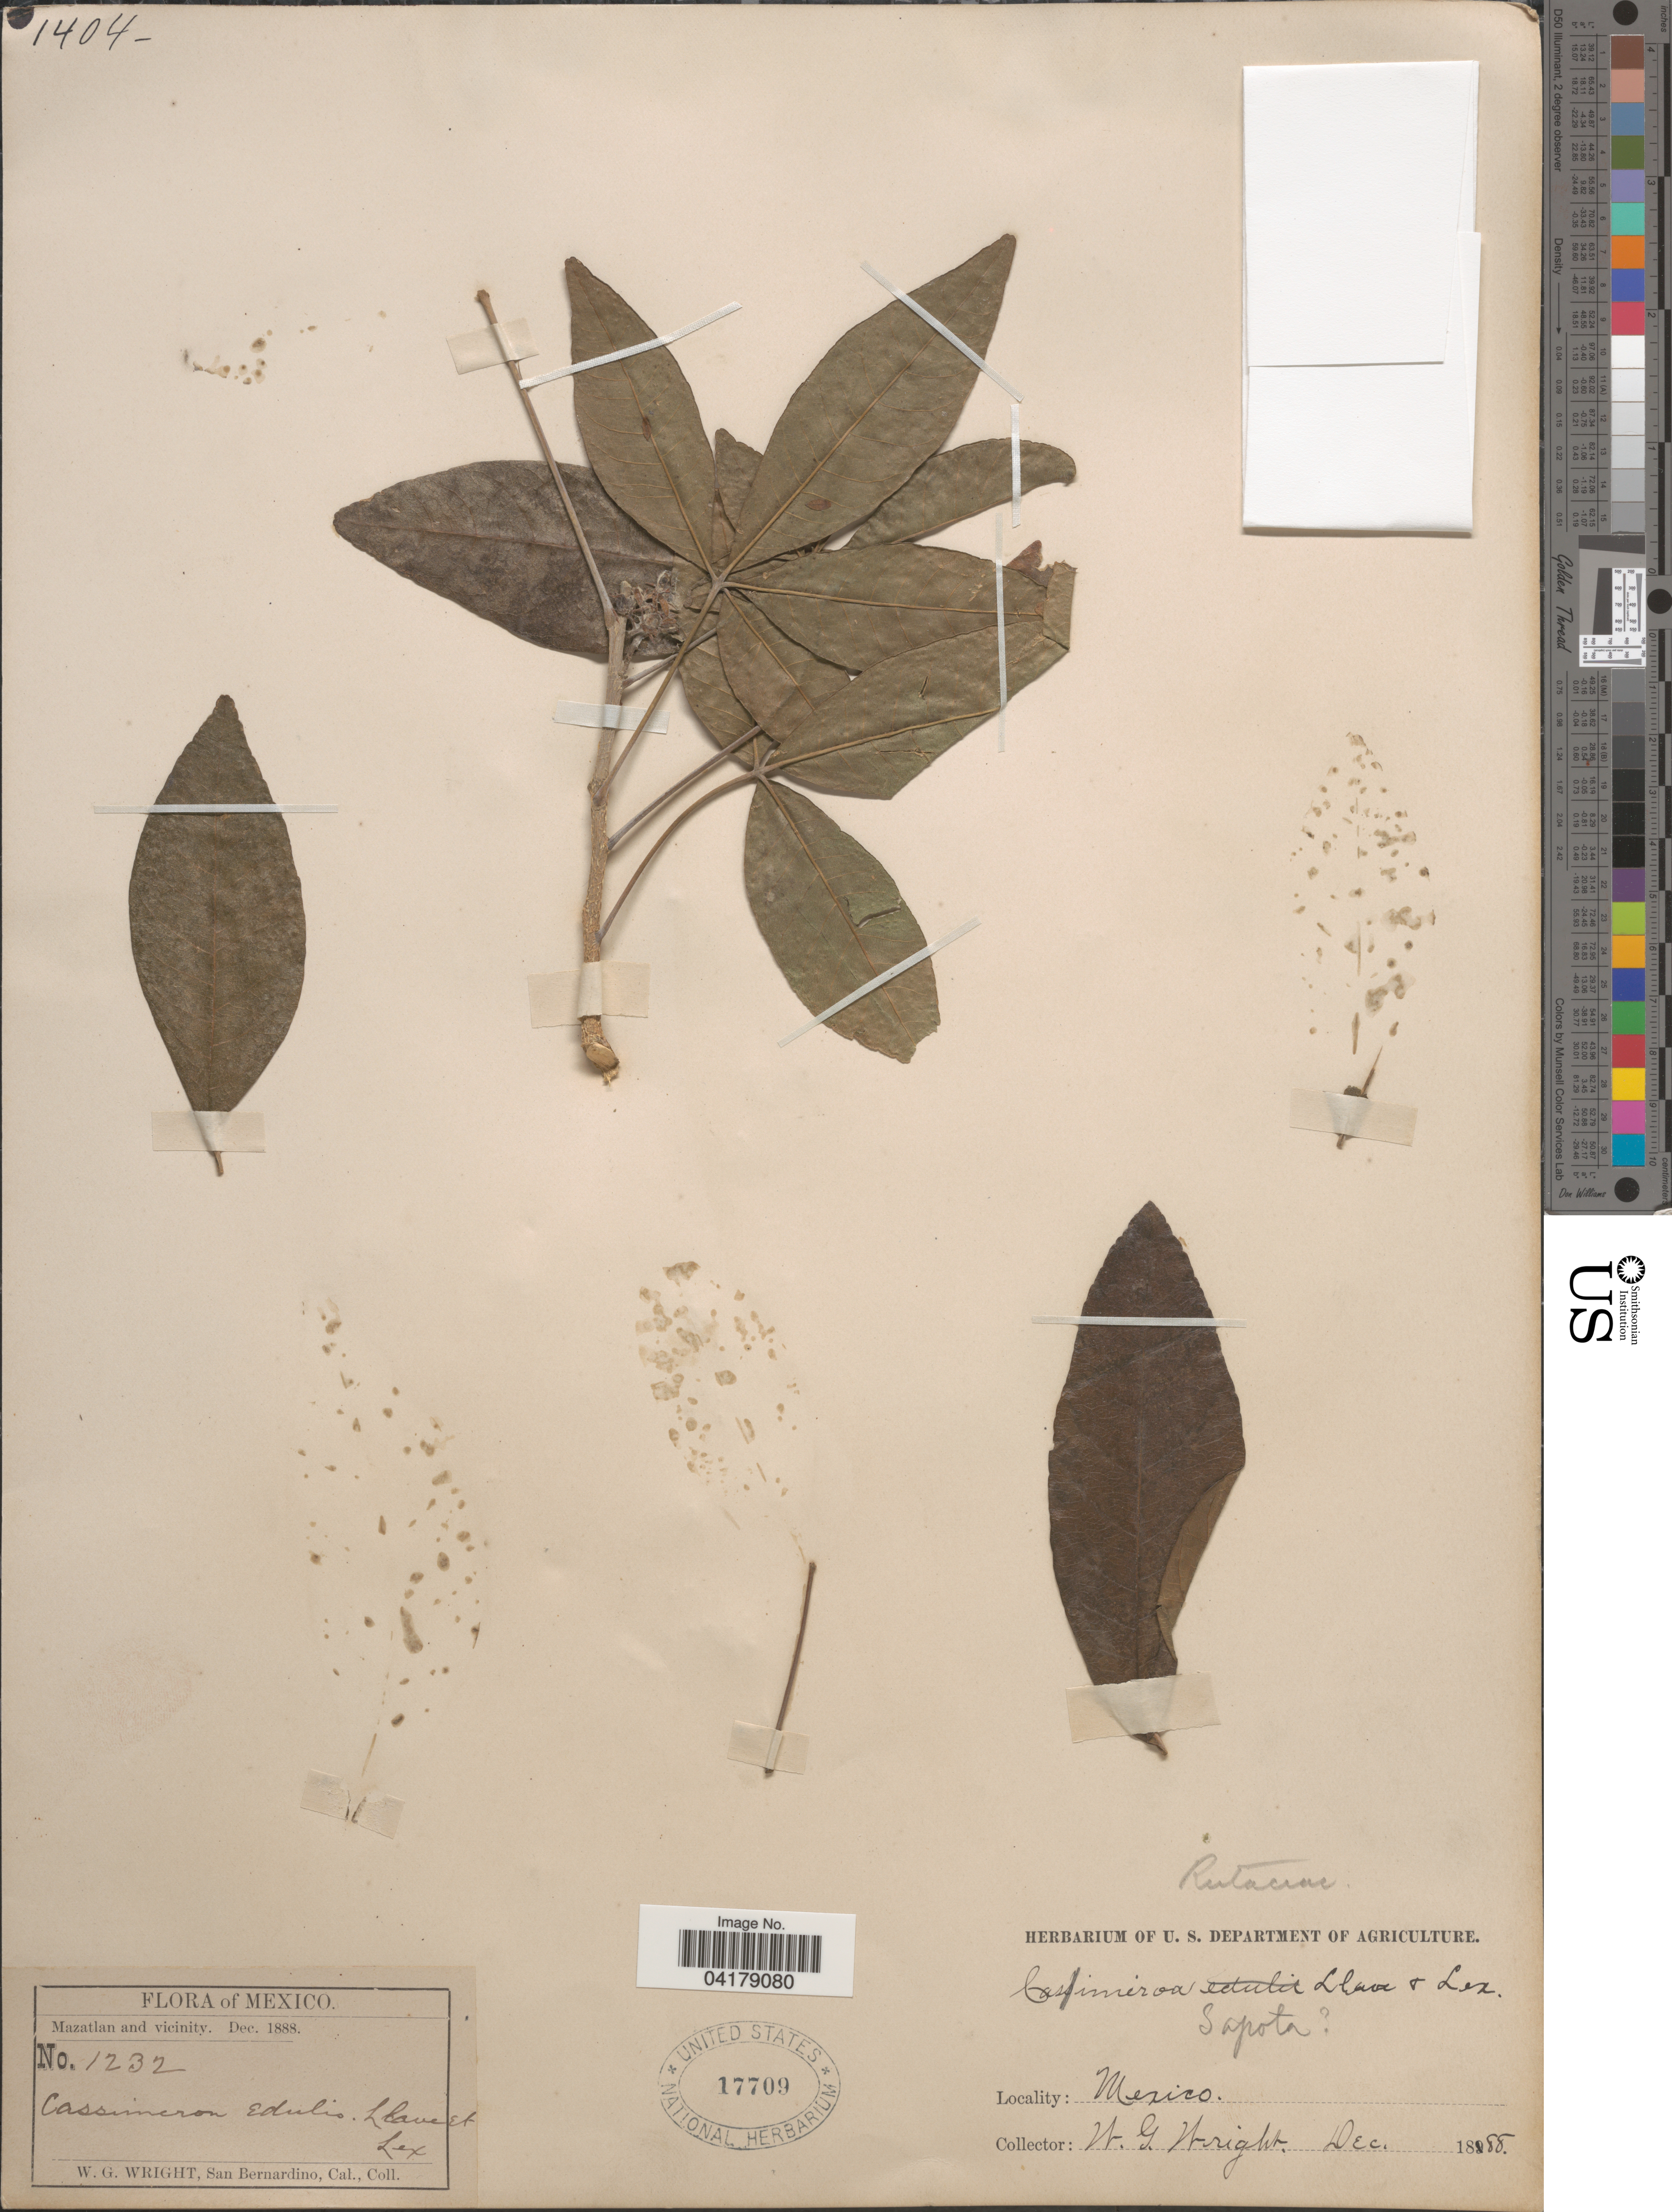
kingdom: Plantae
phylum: Tracheophyta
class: Magnoliopsida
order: Sapindales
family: Rutaceae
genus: Casimiroa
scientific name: Casimiroa edulis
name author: La Llave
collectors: W. G. Wright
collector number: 1232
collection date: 1888-12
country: Mexico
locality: Mazatlan and vicinity.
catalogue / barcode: US 17709